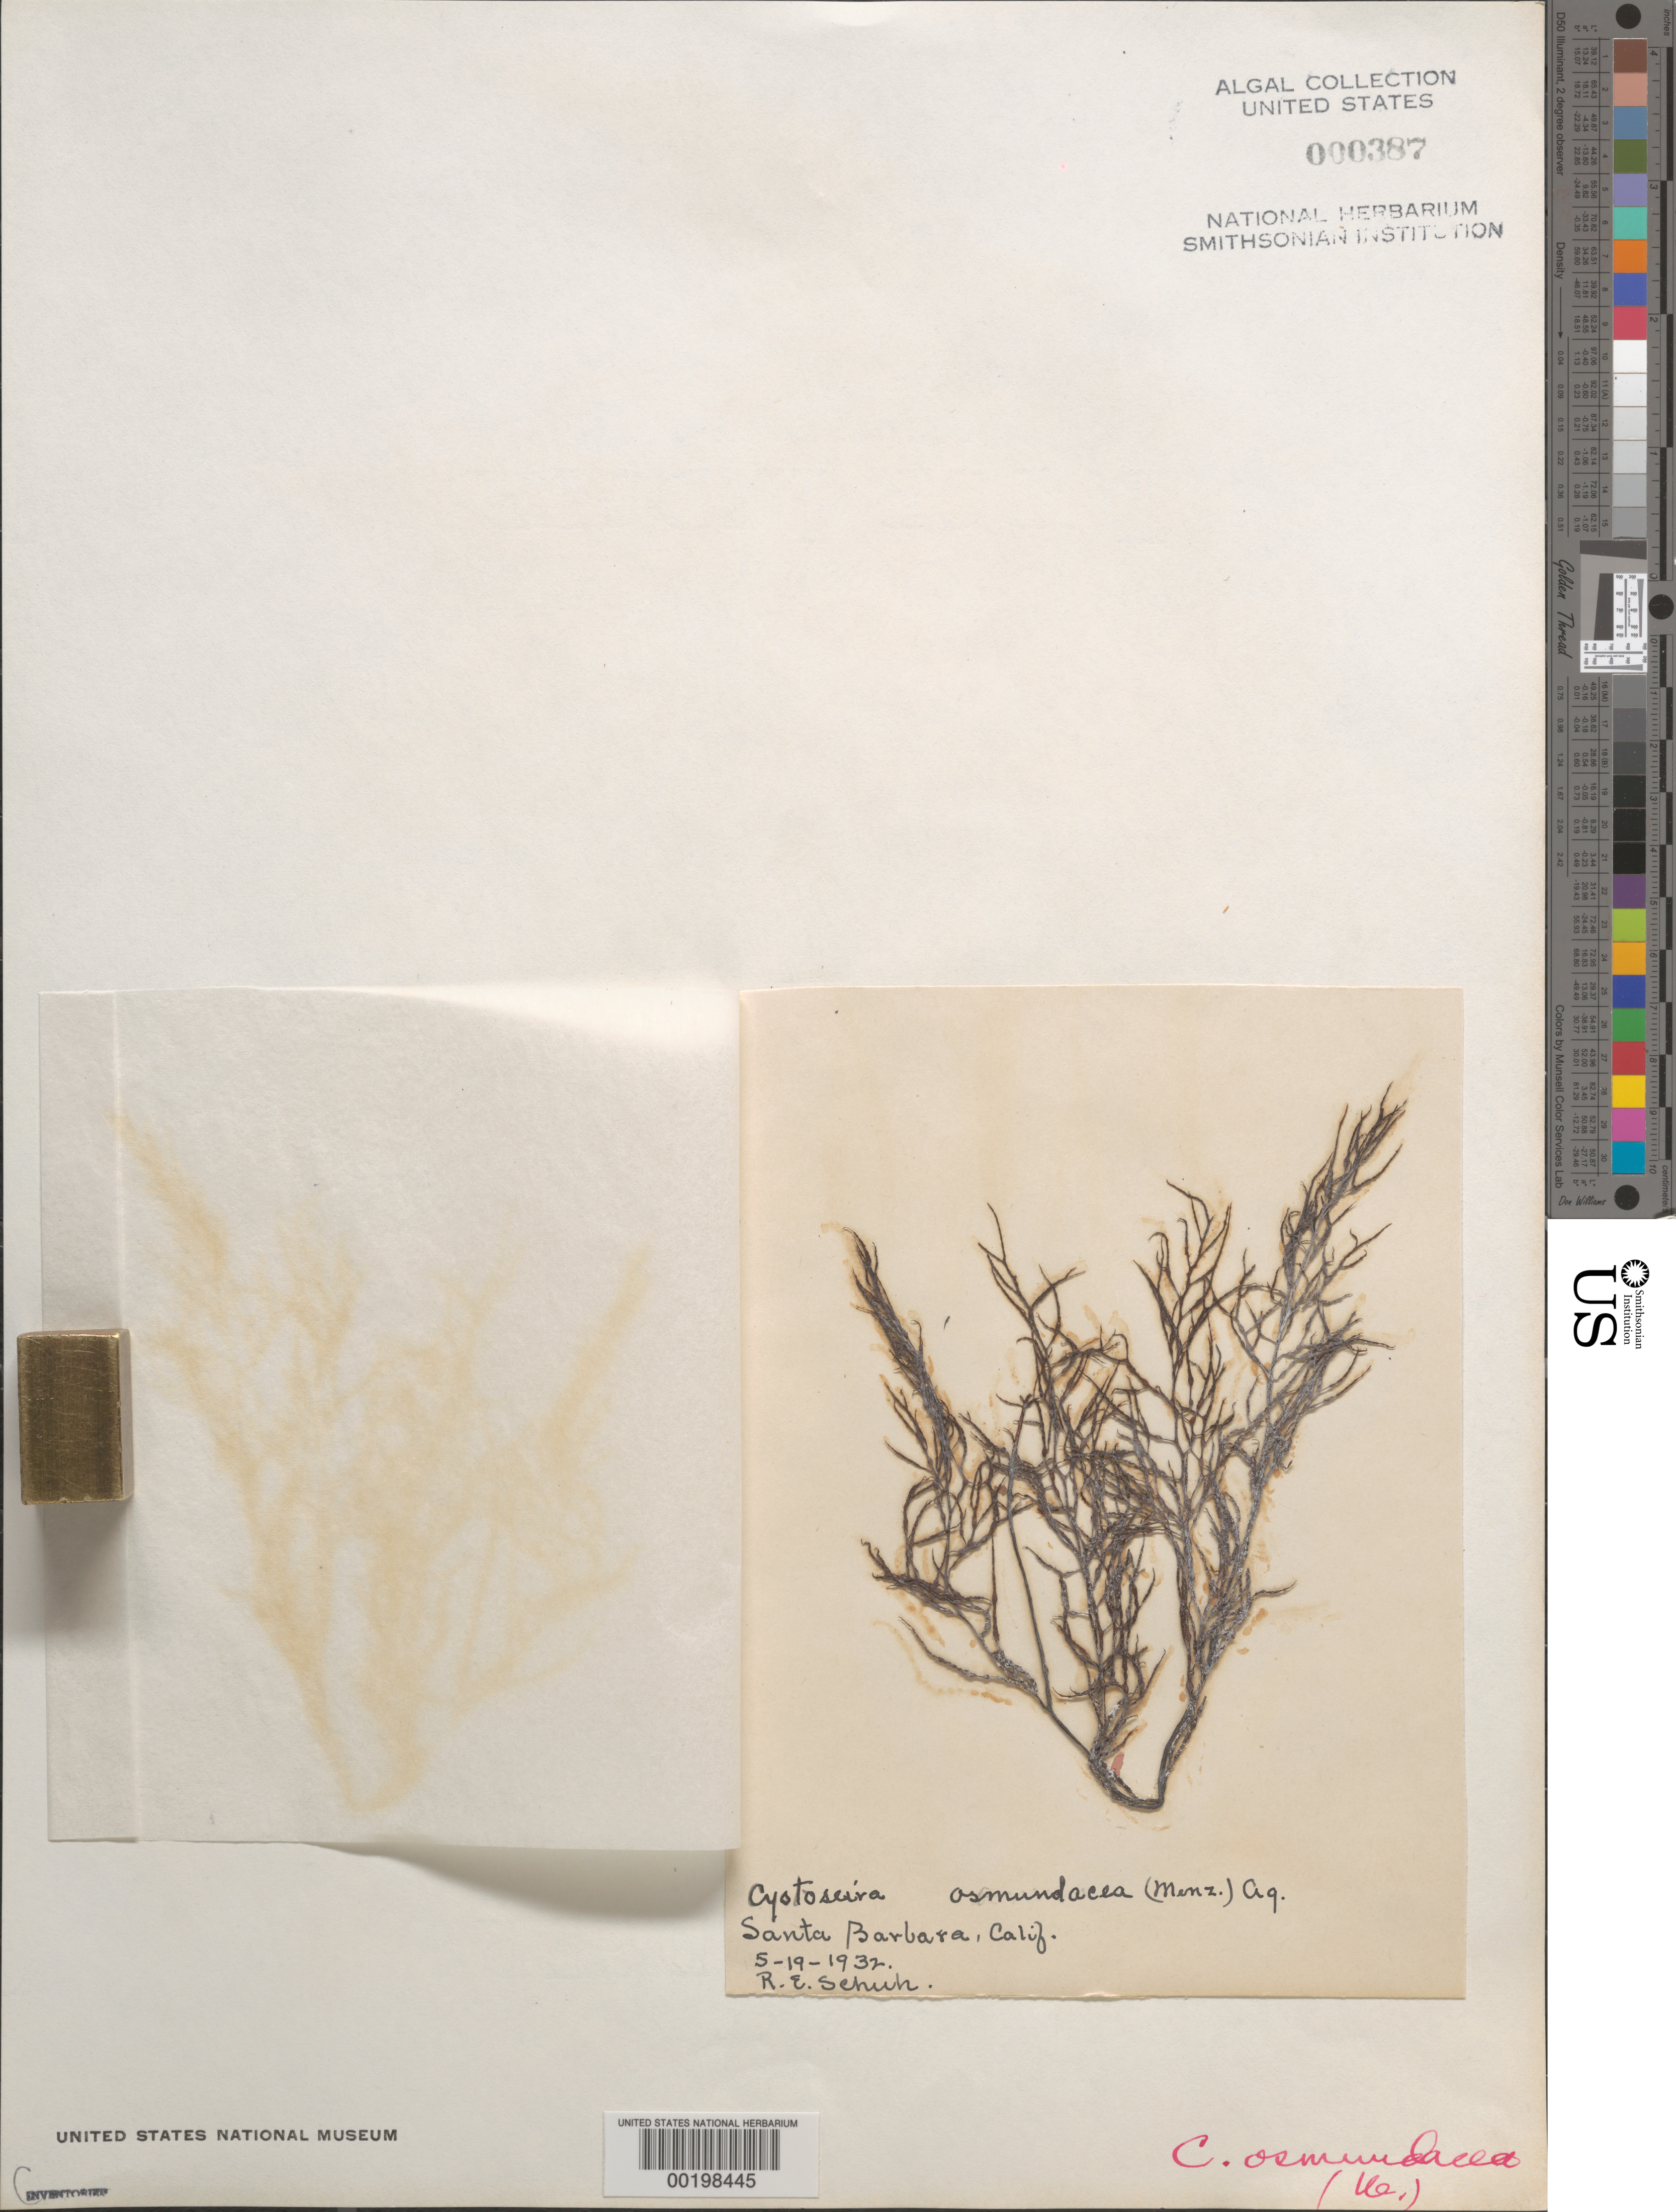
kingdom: Chromista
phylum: Ochrophyta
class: Phaeophyceae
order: Fucales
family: Sargassaceae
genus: Cystoseira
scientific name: Cystoseira osmundacea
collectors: R. Schuh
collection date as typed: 19 May 1932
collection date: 1932-05-19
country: United States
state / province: California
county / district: Santa Barbara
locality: Santa Barbara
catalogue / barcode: US 387